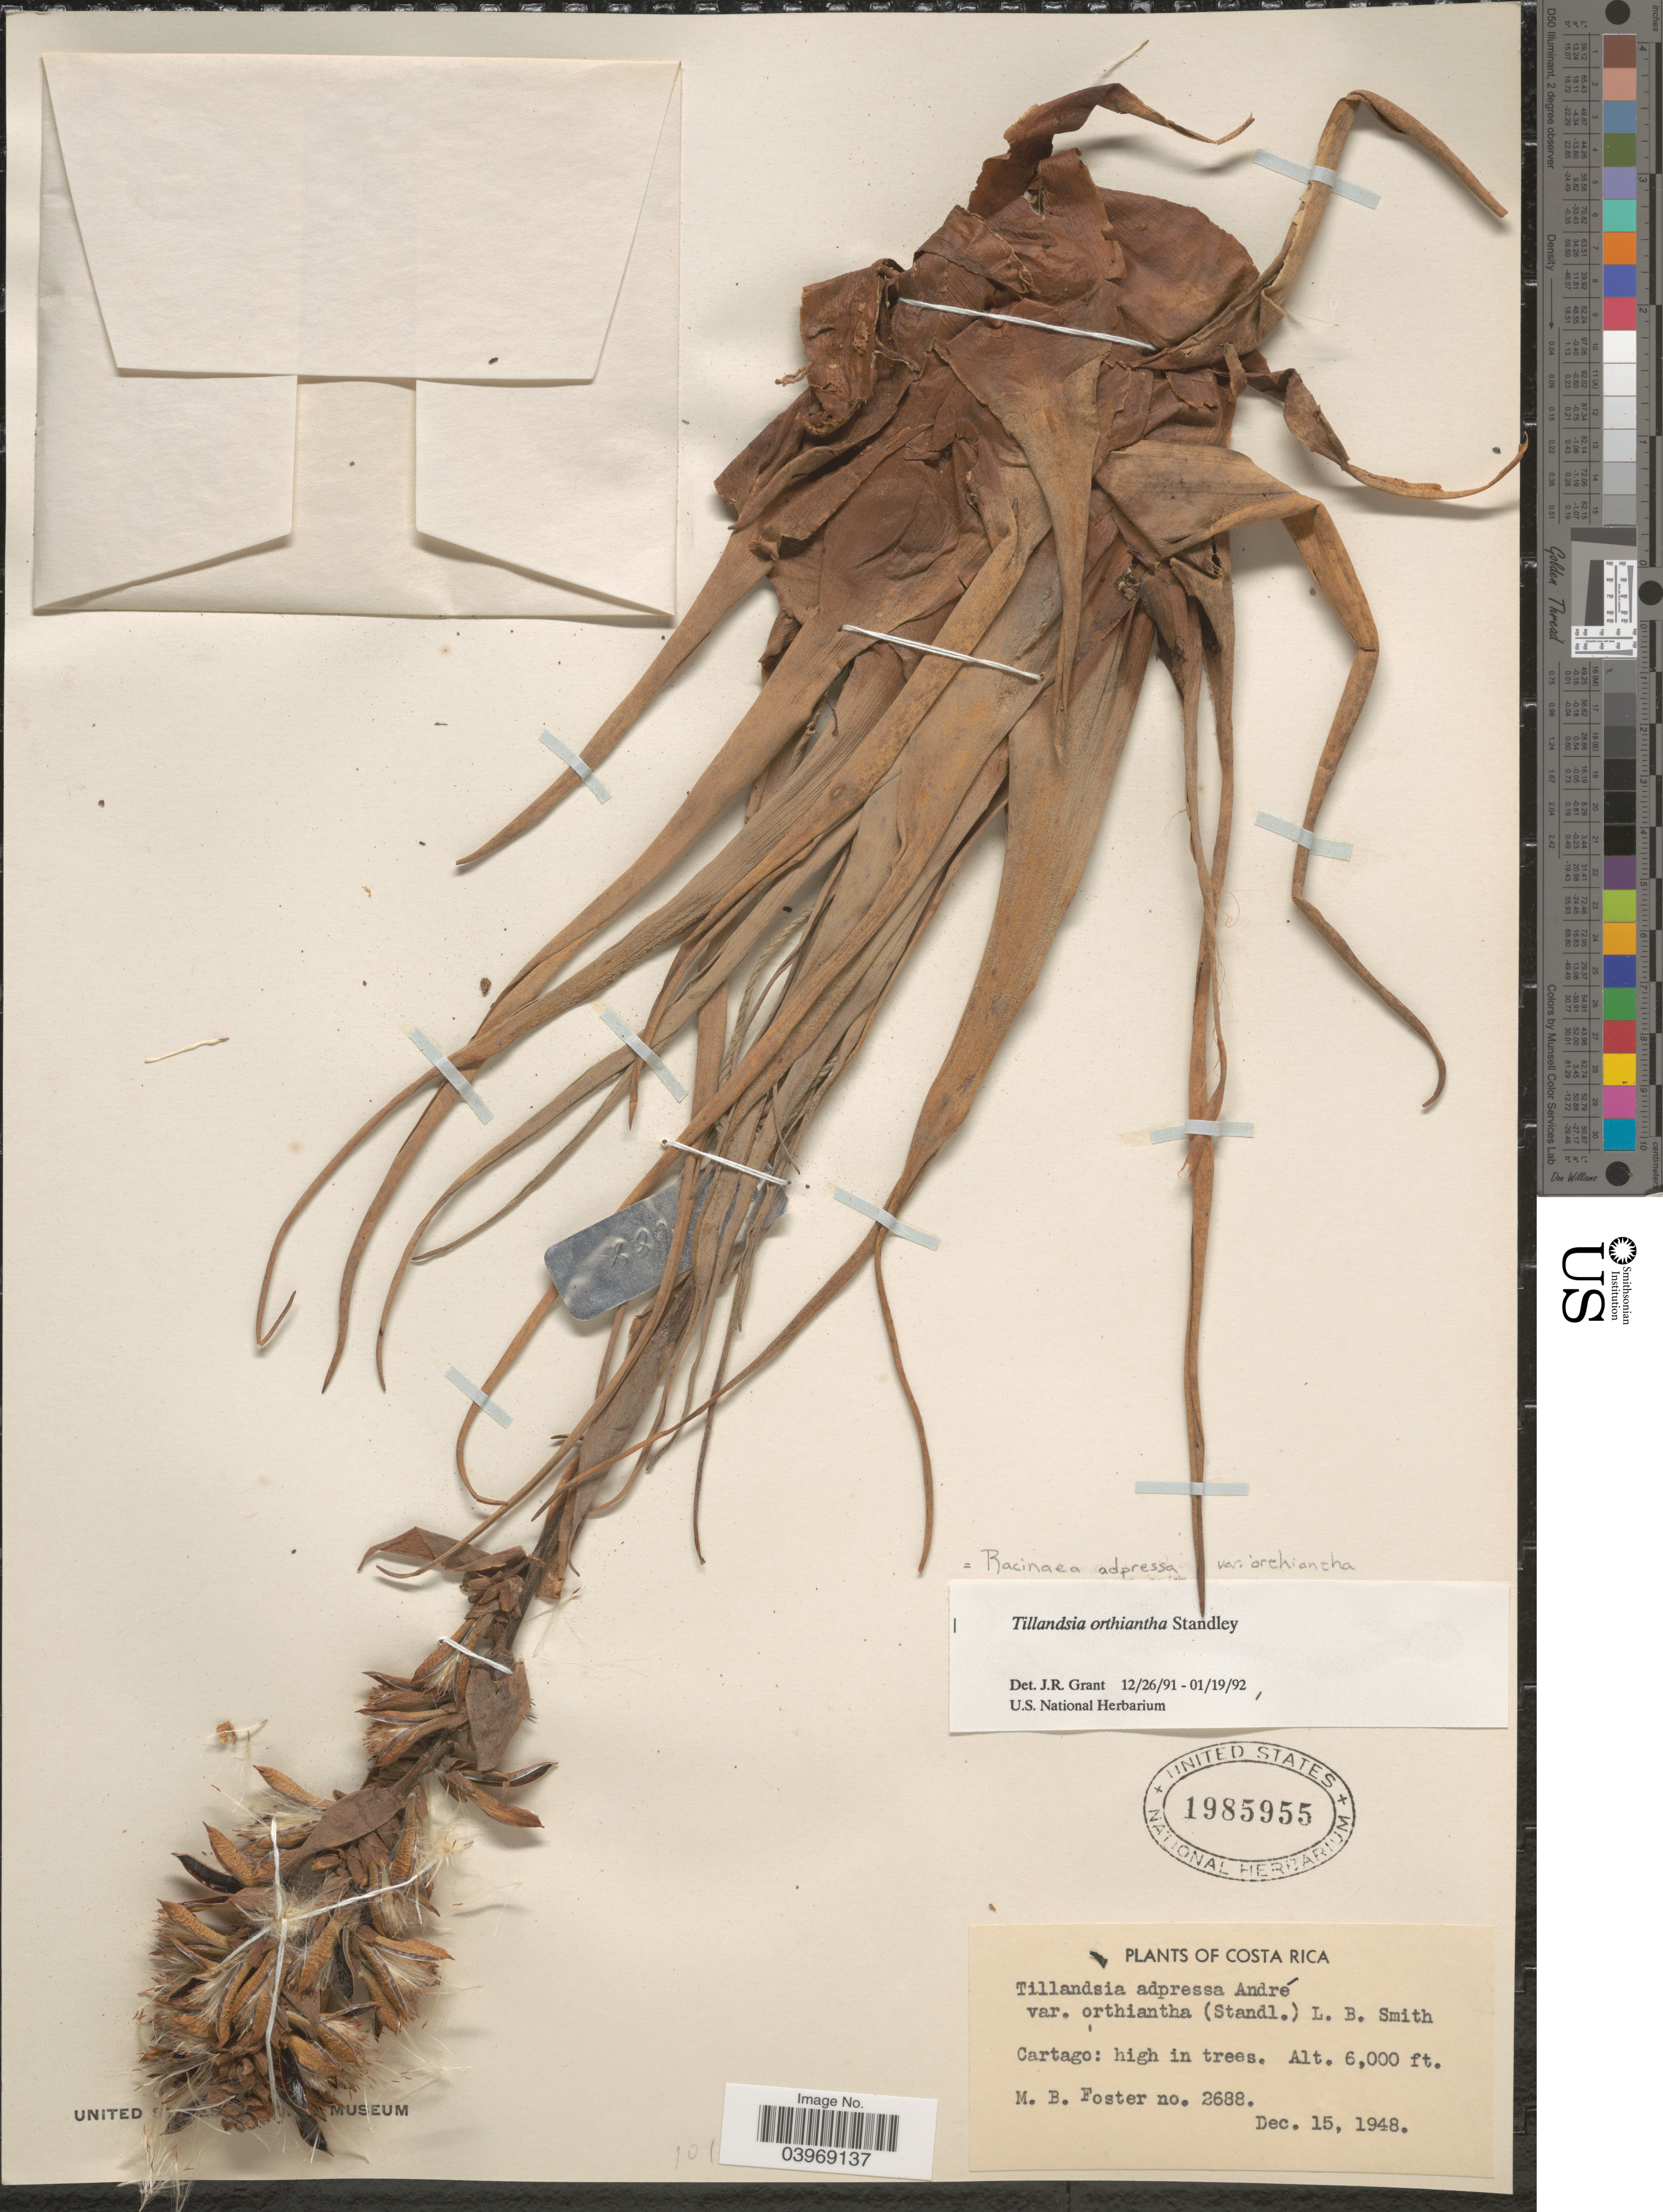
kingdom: Plantae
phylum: Tracheophyta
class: Liliopsida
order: Poales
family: Bromeliaceae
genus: Racinaea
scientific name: Racinaea adpressa subsp. orthiantha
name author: (Standl.) J.R. Grant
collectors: M. B. Foster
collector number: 2688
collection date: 1948-12-15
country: Costa Rica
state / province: Cartago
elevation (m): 1829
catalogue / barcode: US 1985955